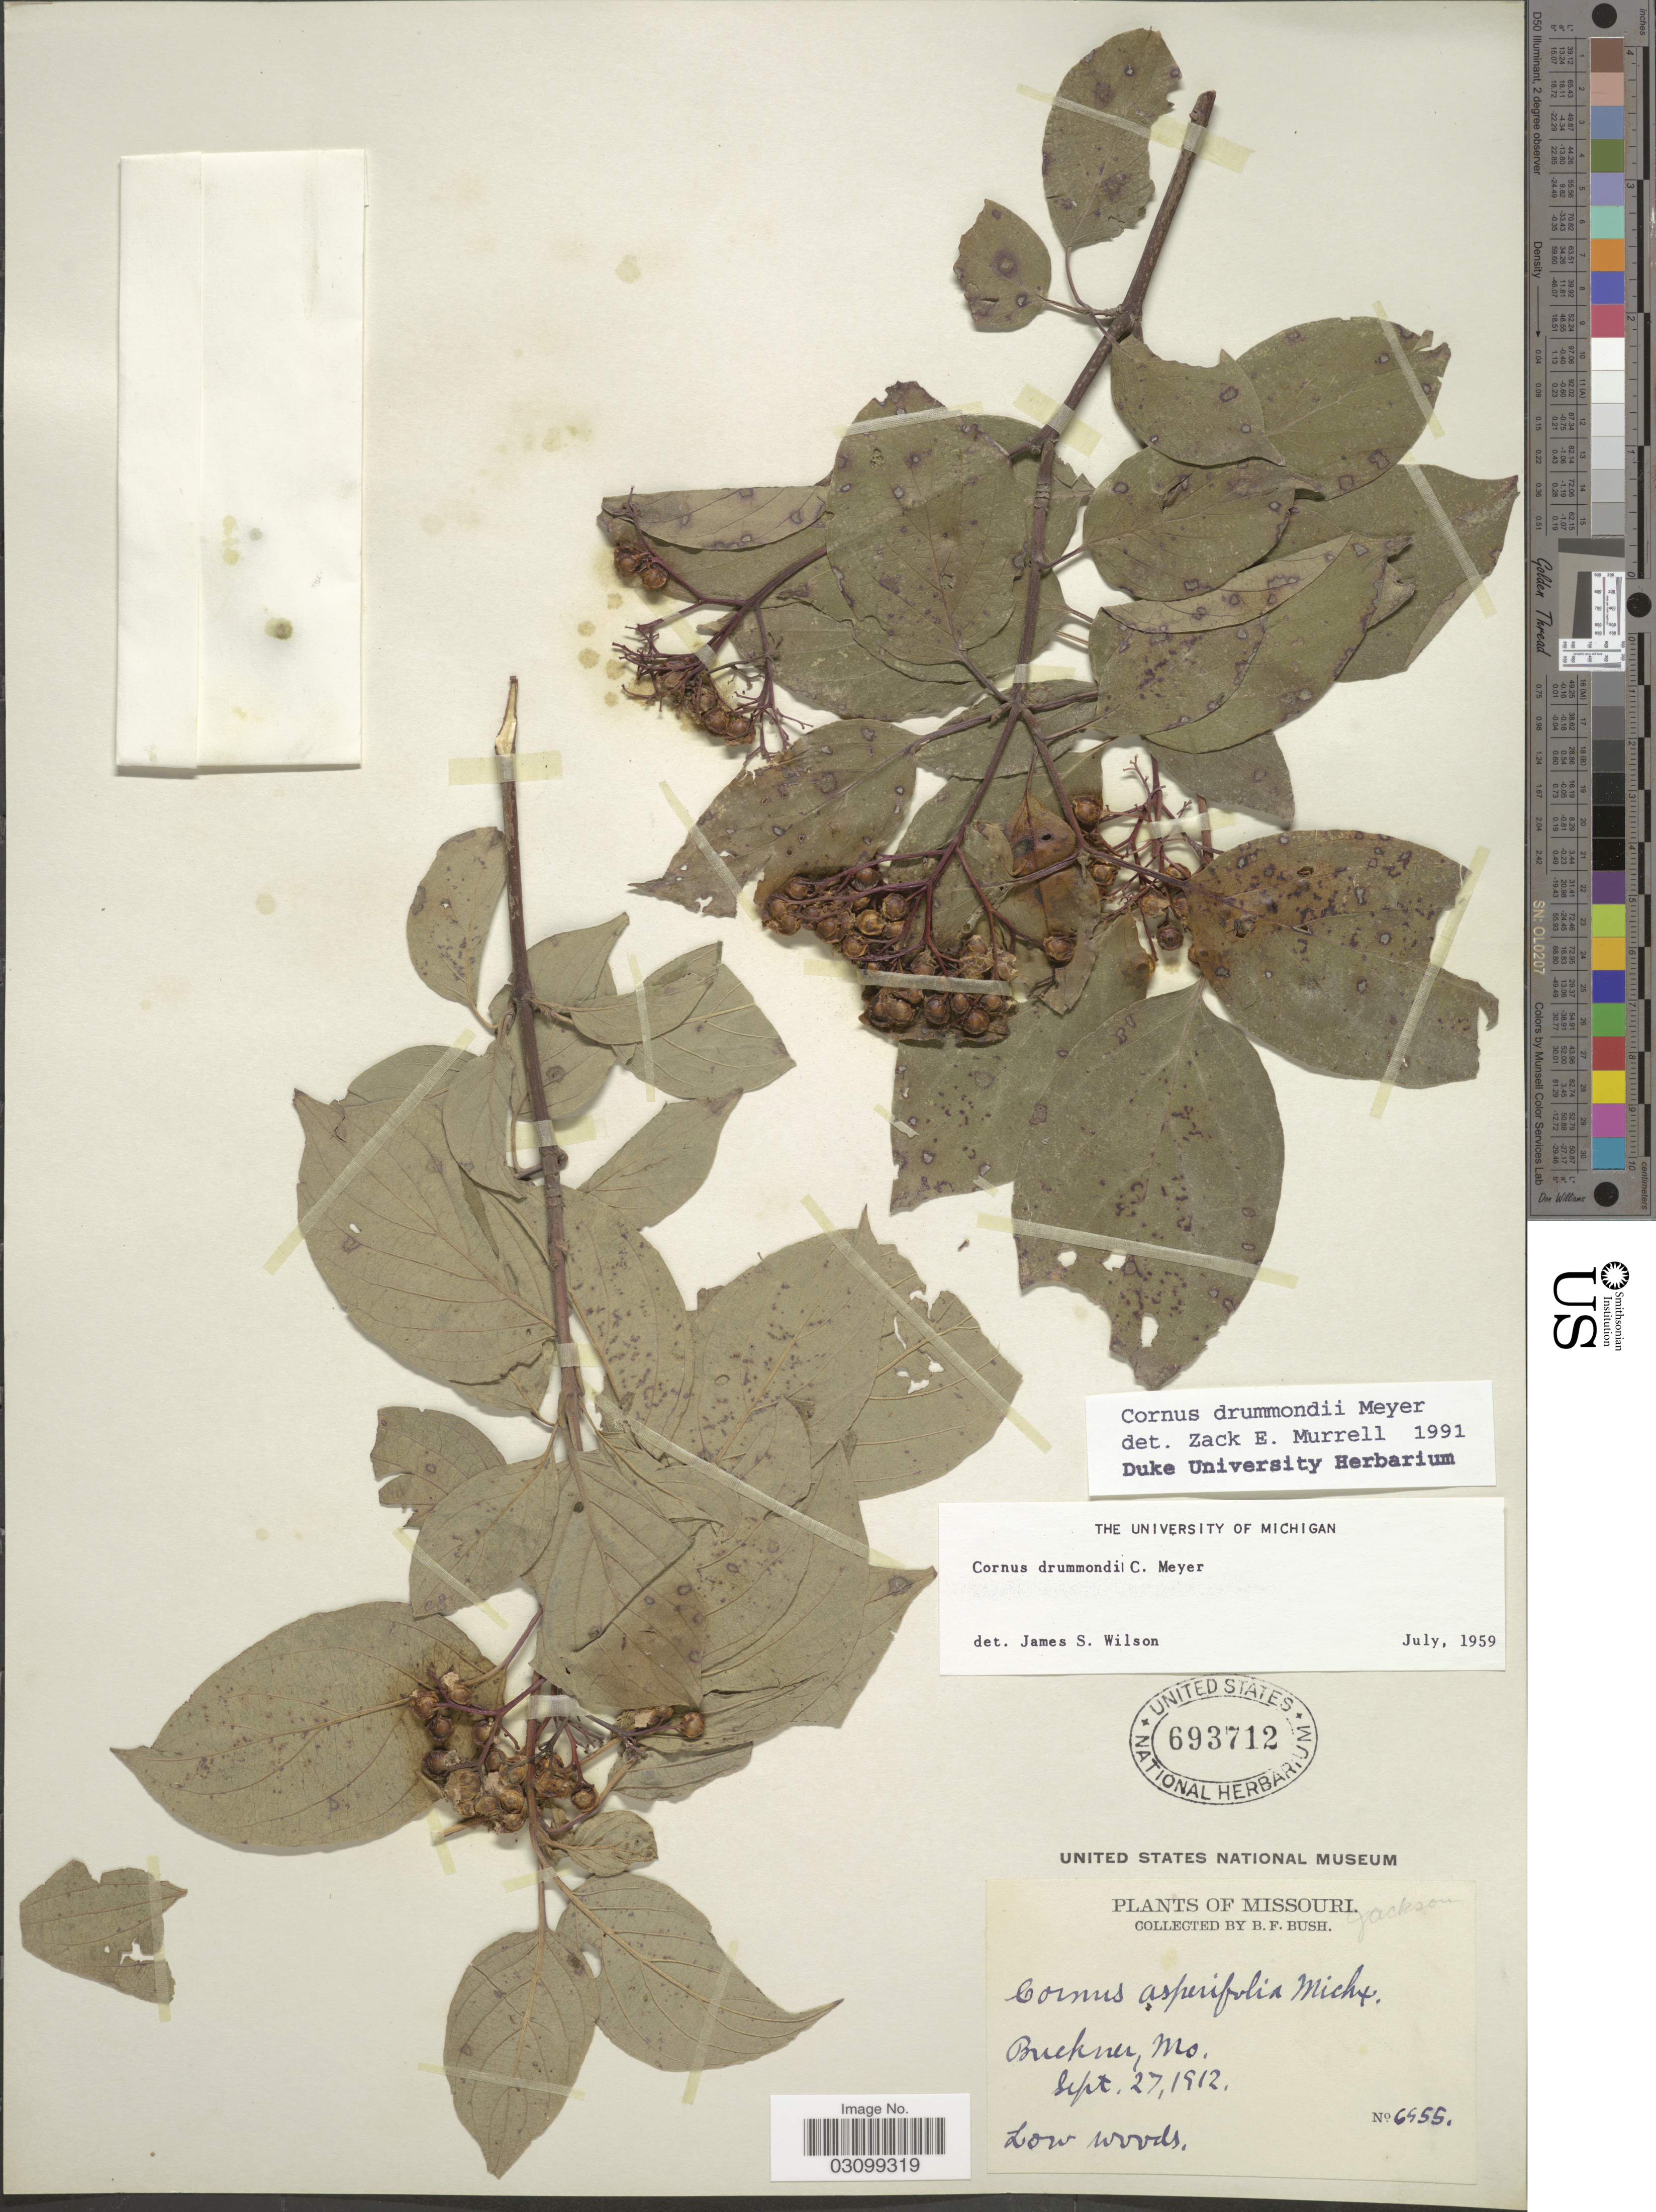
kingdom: Plantae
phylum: Tracheophyta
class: Magnoliopsida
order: Cornales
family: Cornaceae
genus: Cornus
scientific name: Cornus drummondii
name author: C.A. Mey.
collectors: B. F. Bush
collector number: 6955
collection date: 1912-09-27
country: United States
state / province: Missouri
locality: Buckner.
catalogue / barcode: US 693712